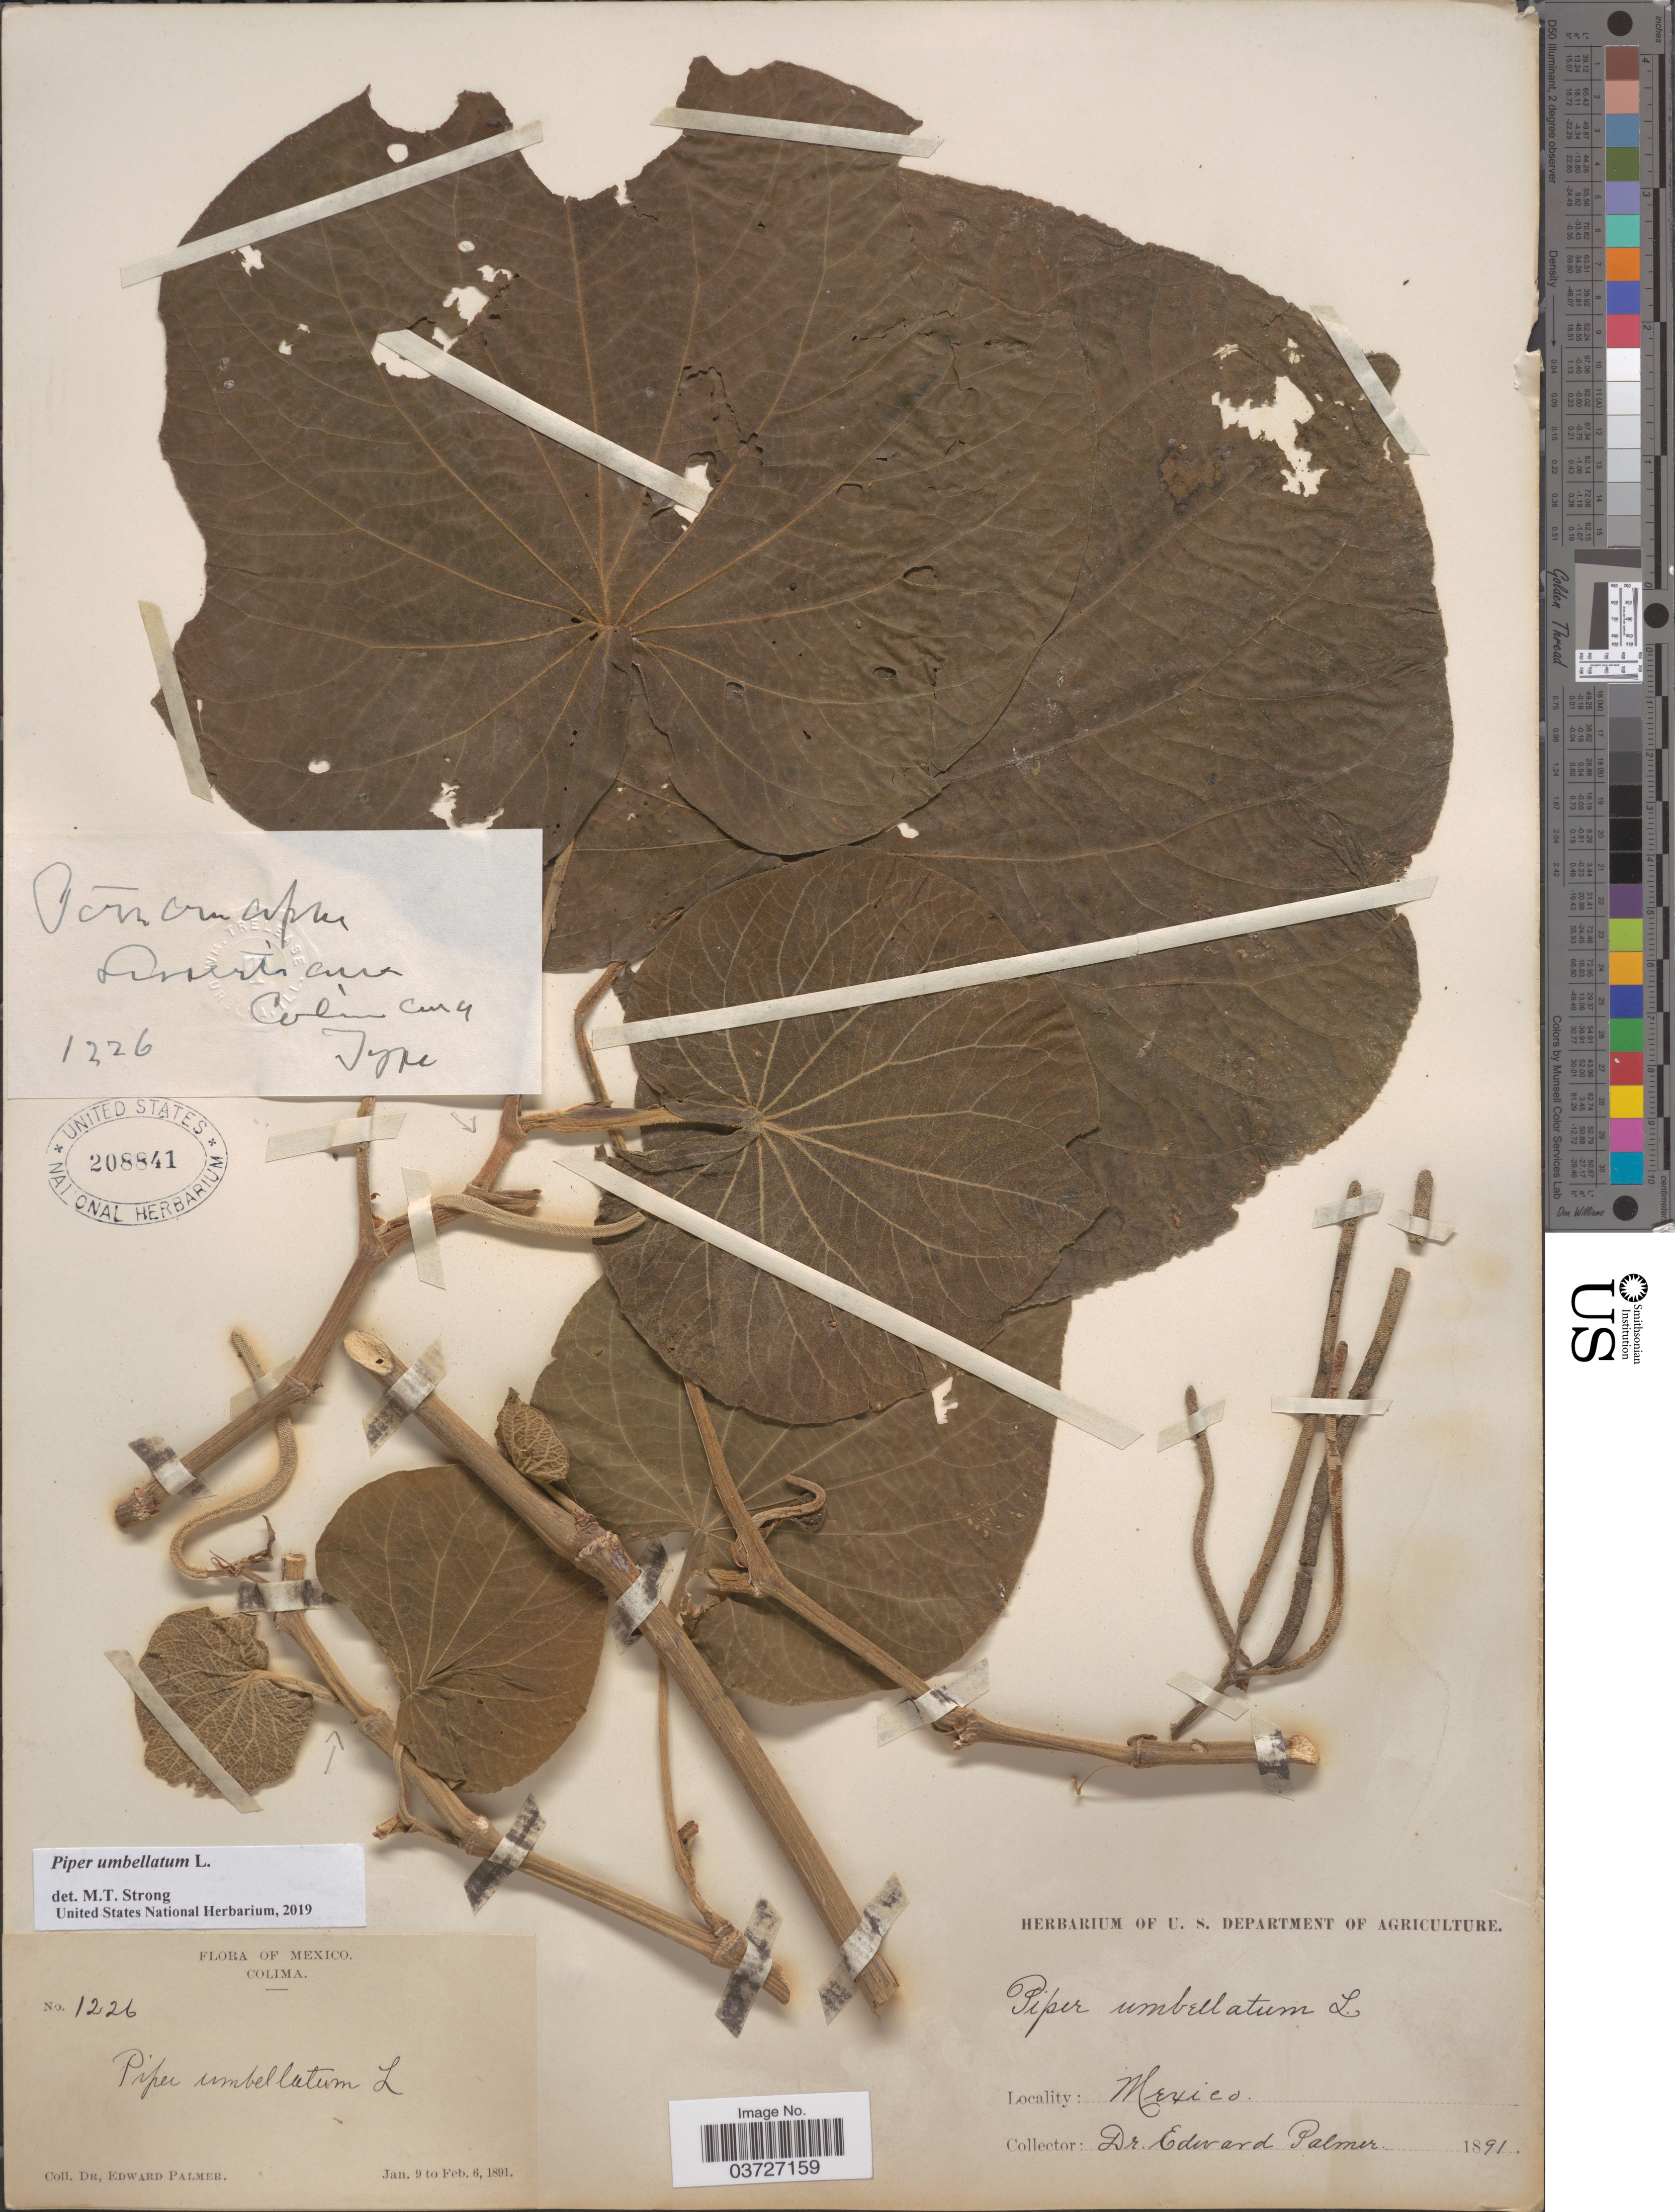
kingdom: Plantae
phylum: Tracheophyta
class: Magnoliopsida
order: Piperales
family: Piperaceae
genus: Piper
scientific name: Piper umbellatum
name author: L.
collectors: E. Palmer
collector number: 1226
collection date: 1891-01-09/1891-02-06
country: Mexico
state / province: Colima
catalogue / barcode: US 208841